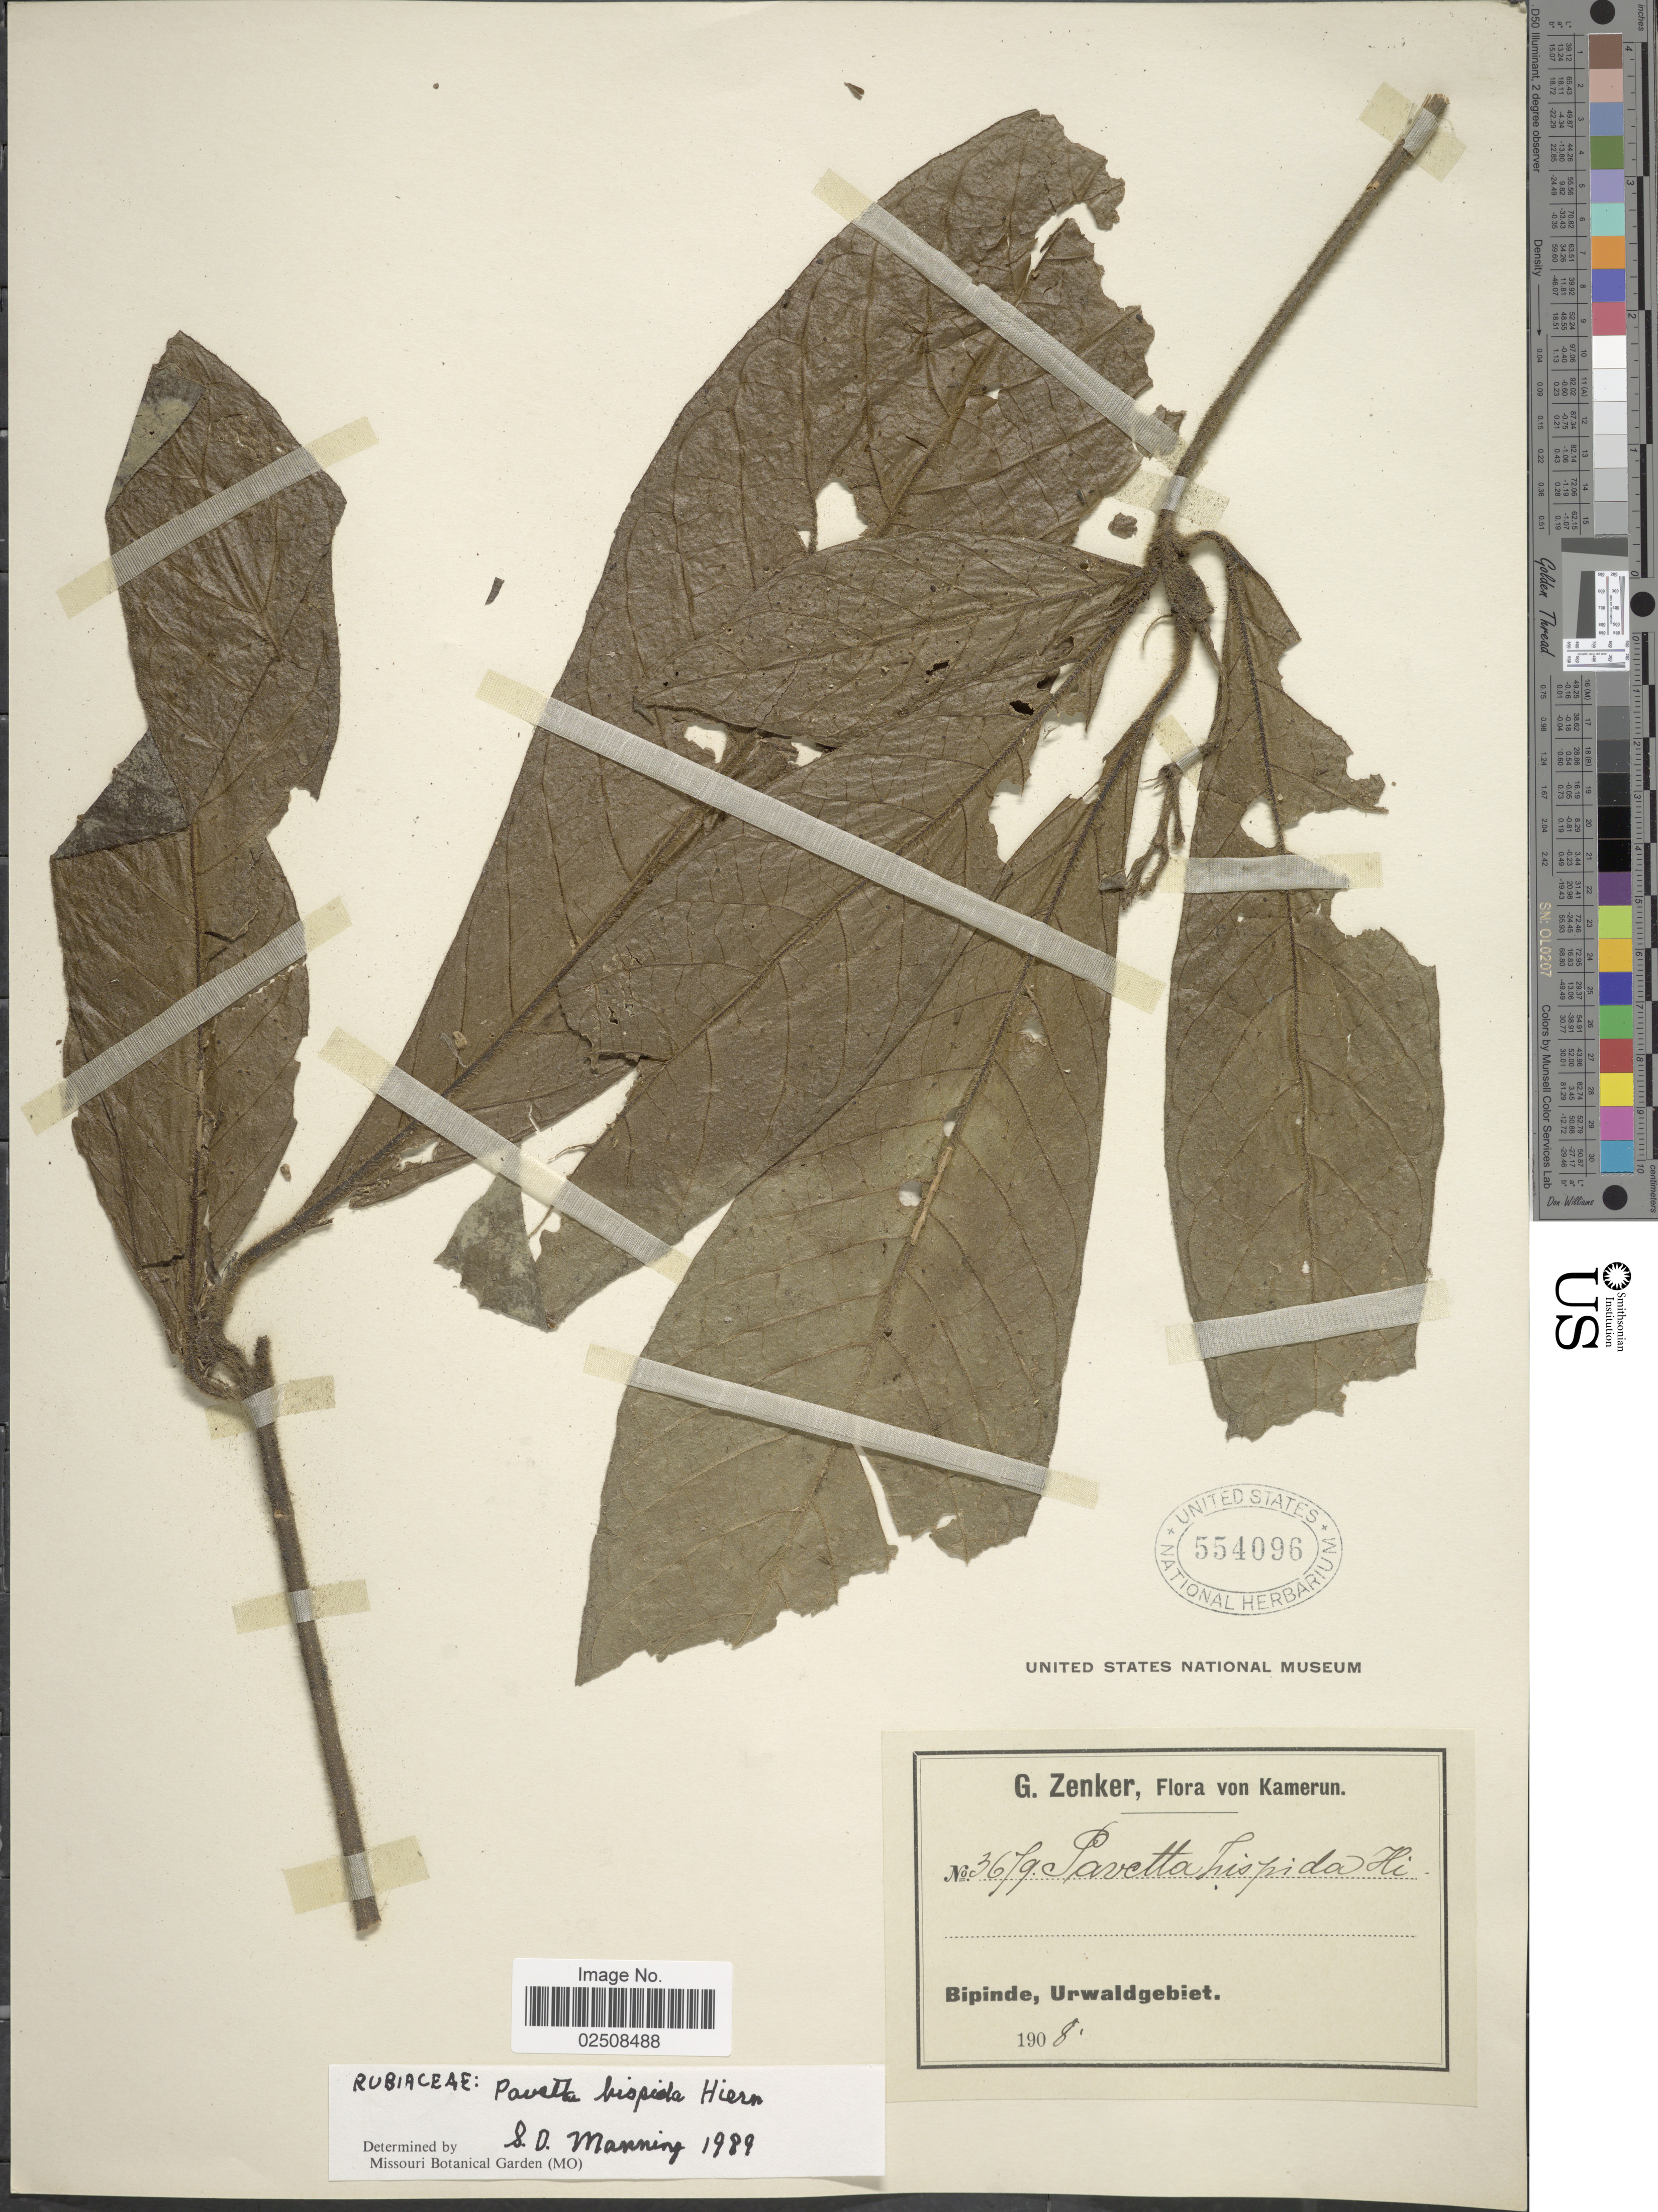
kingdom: Plantae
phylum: Tracheophyta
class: Magnoliopsida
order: Gentianales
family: Rubiaceae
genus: Pavetta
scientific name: Pavetta hispida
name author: Hiern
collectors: G. A. Zenker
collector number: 3679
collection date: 1908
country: Cameroon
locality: Kamerun. Bipinde, Urwaldgebiet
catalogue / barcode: US 554096